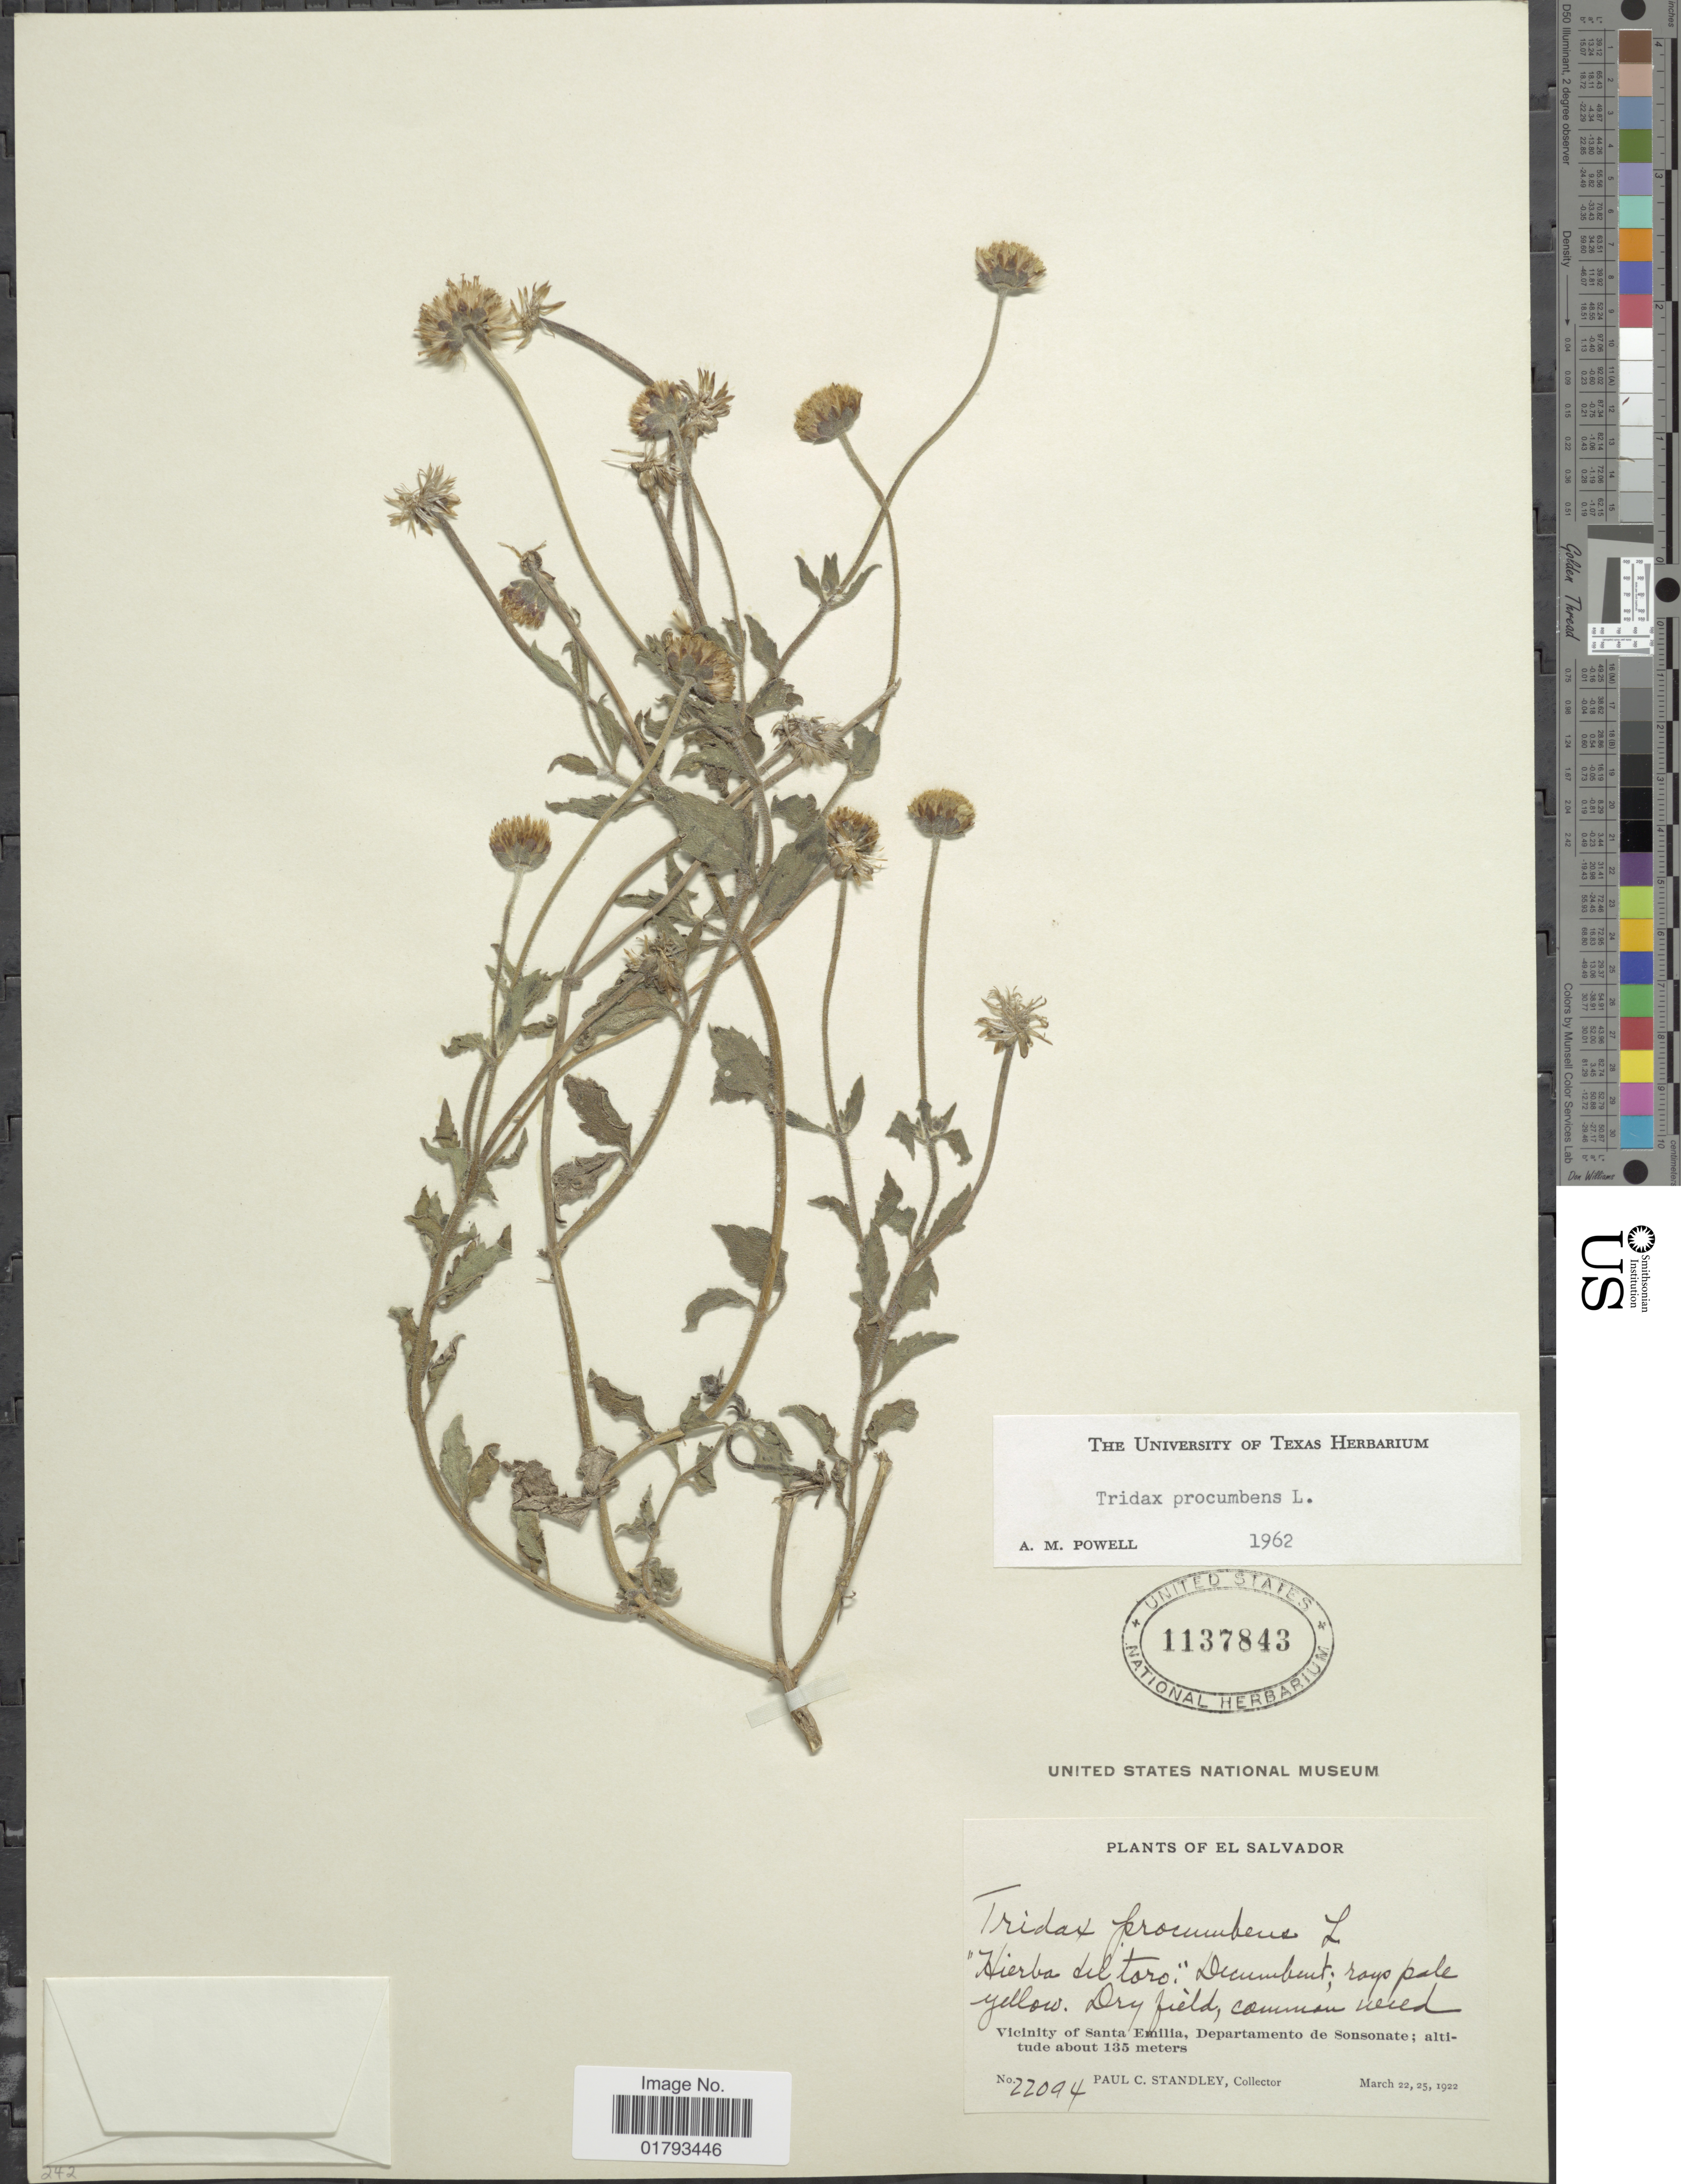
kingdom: Plantae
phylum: Tracheophyta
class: Magnoliopsida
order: Asterales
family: Asteraceae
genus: Tridax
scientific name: Tridax procumbens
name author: L.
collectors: P. C. Standley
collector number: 22094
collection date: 1922-03-22/1922-03-25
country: El Salvador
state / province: Sonsonate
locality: Vicinity of Santa Emilia, Departamento de Sonsonate.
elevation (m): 135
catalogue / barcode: US 1137843